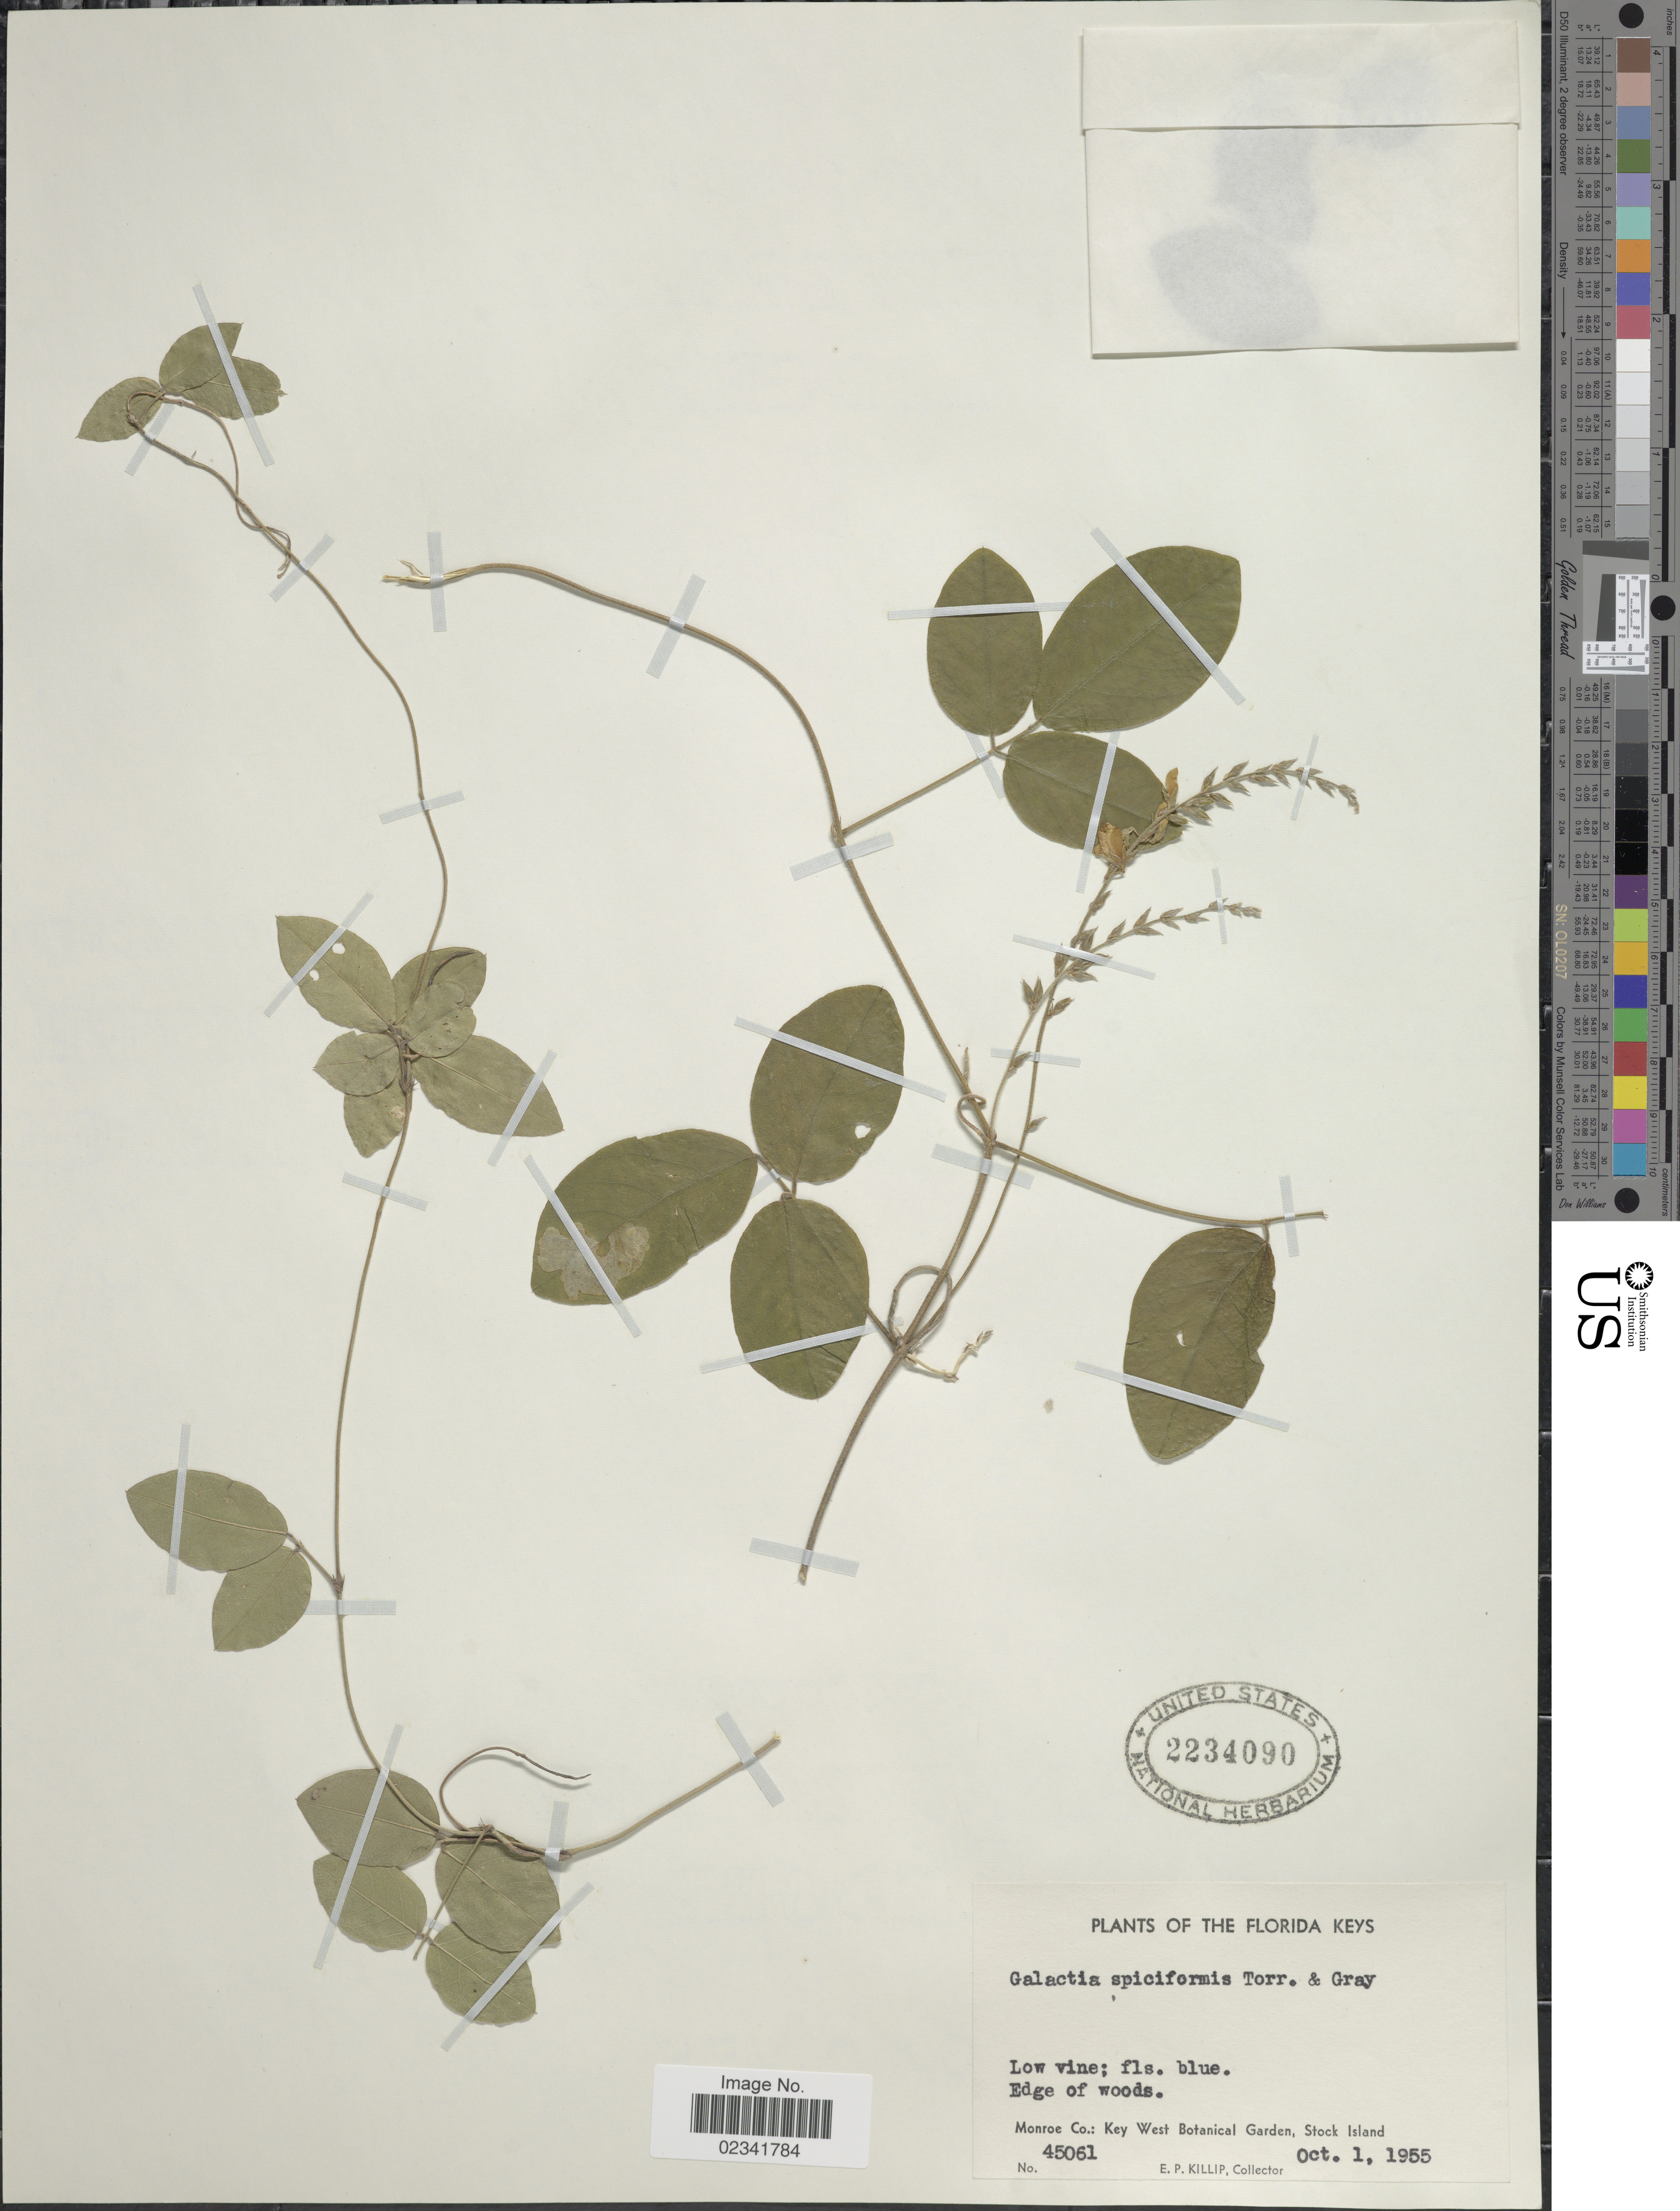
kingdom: Plantae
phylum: Tracheophyta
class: Magnoliopsida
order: Fabales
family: Fabaceae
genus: Galactia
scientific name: Galactia spiciformis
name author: Torr. & A. Gray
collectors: E. P. Killip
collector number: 45061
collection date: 1955-10-01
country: United States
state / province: Florida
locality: The Florida Keys, Monroe Co.: Key West Botanical Garden, Stock Island, Edge of woods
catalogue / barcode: US 2234090